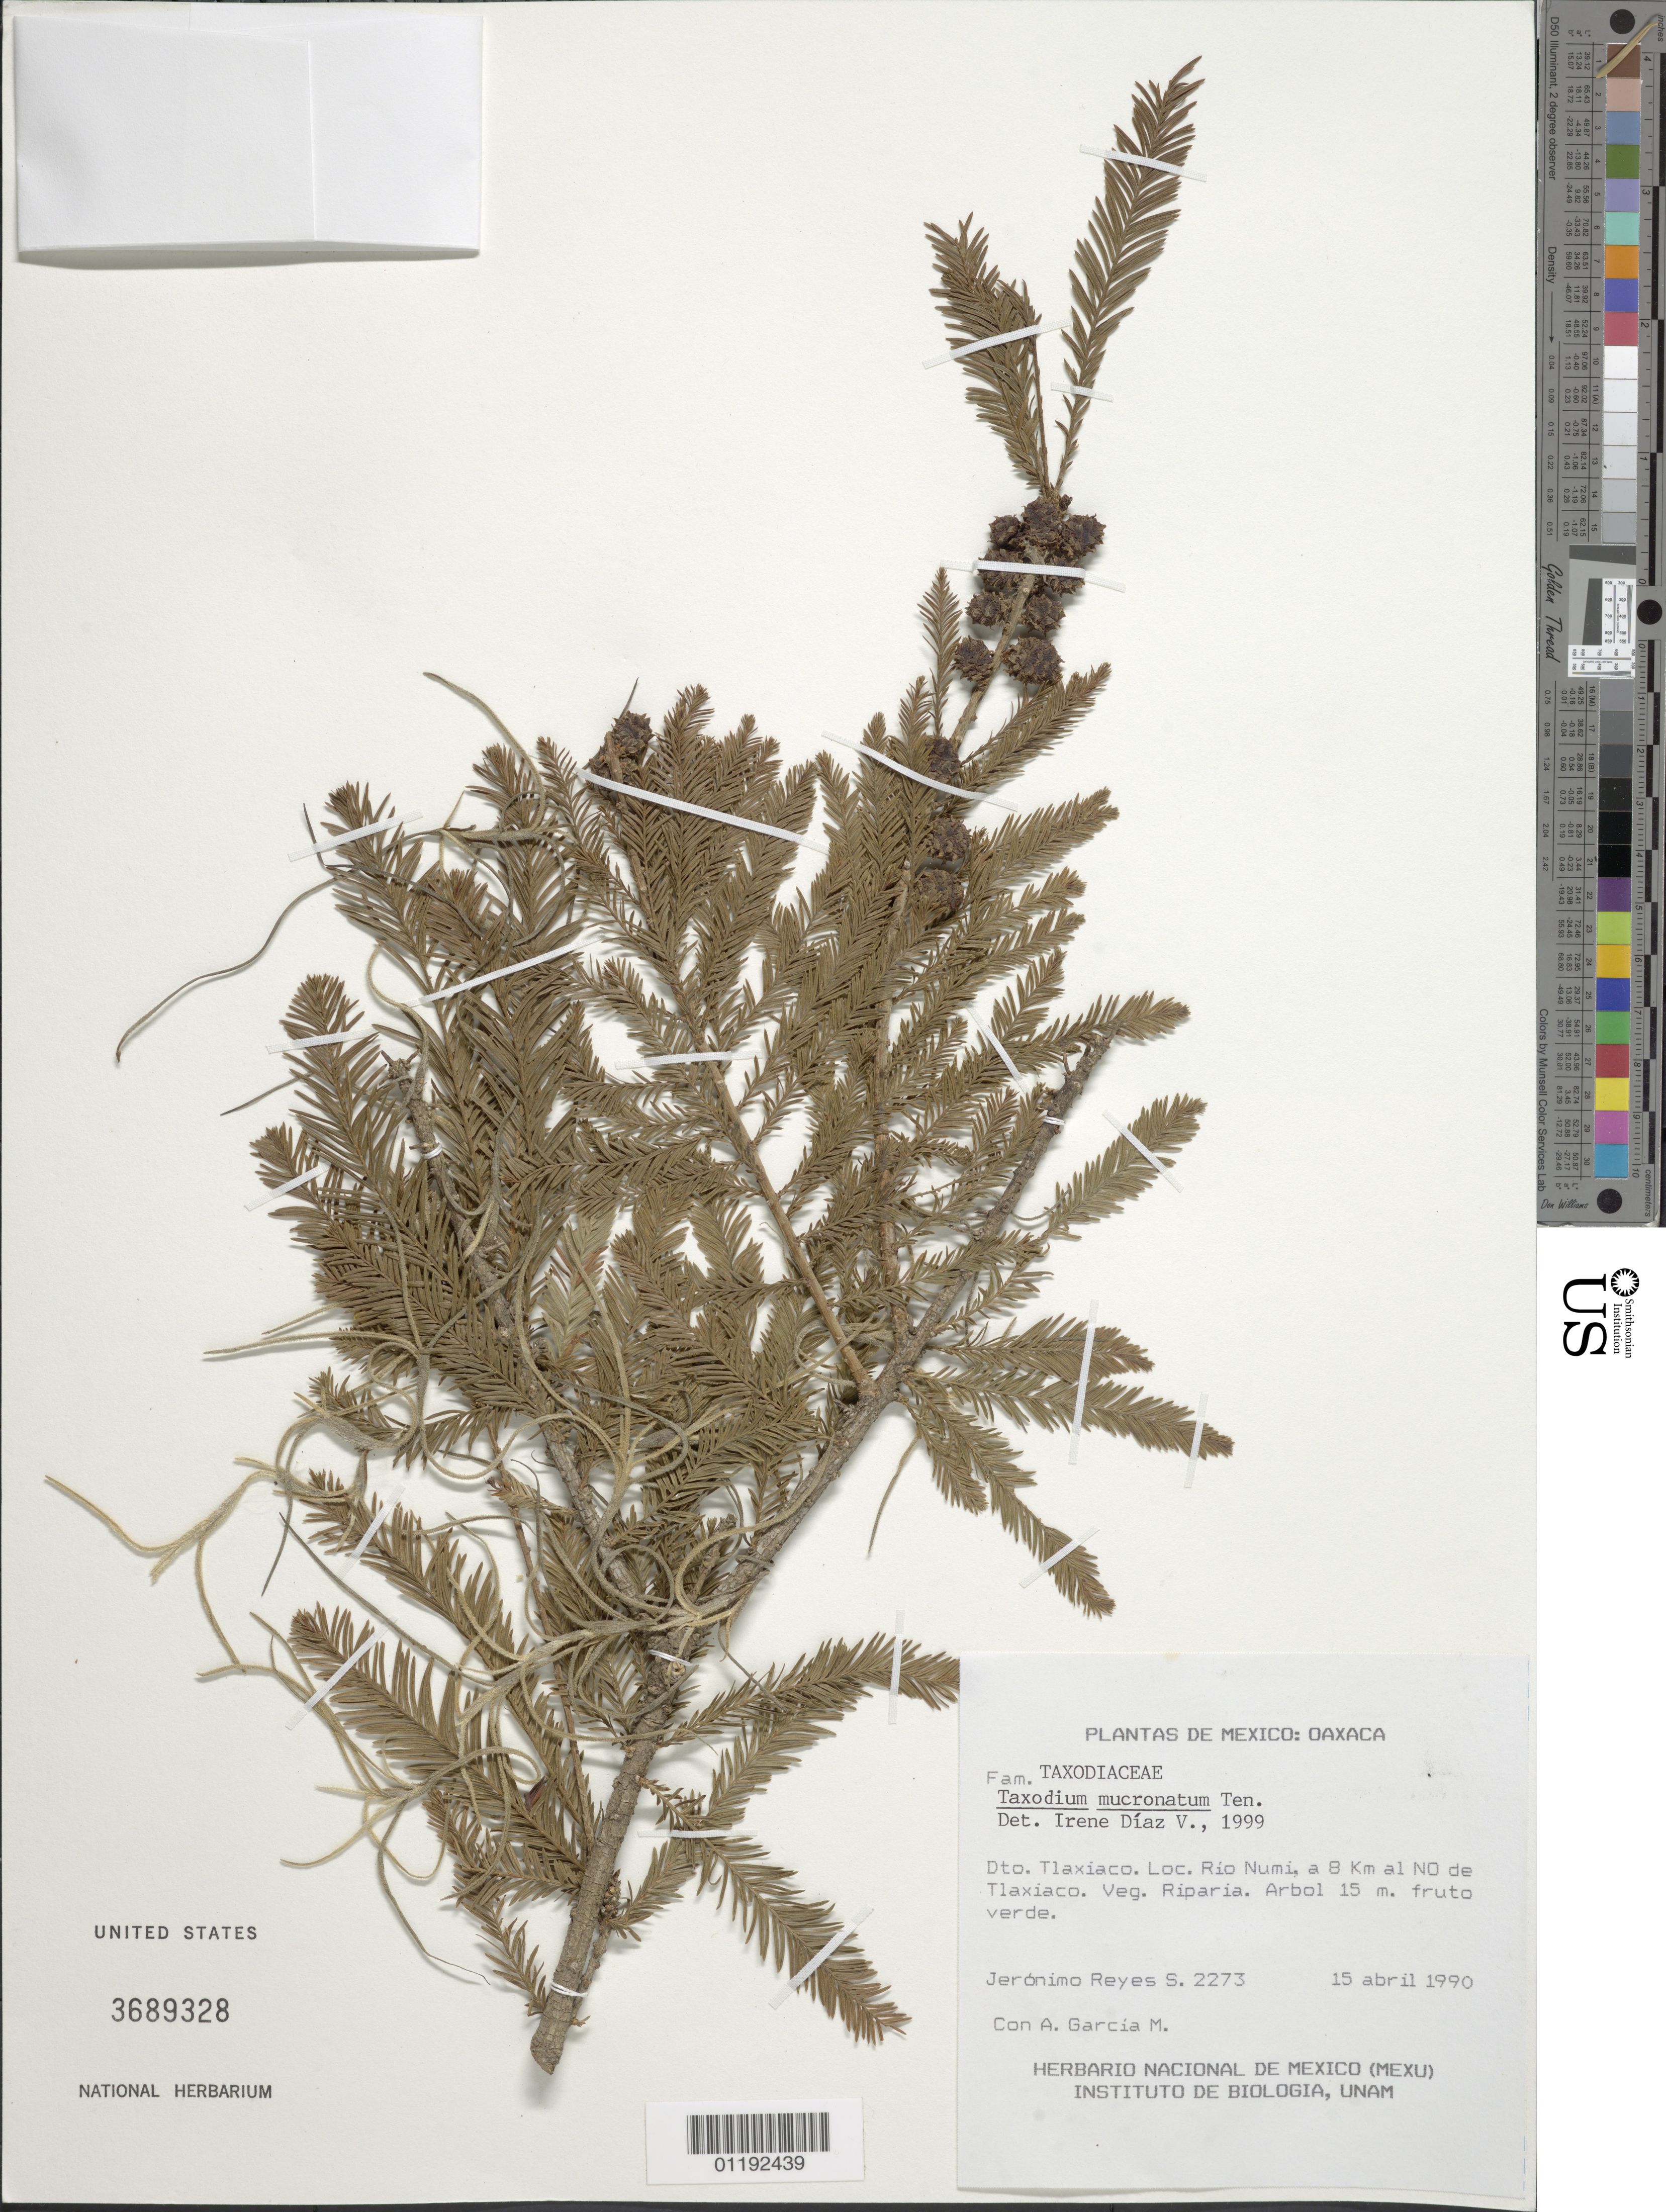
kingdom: Plantae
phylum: Tracheophyta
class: Pinopsida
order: Pinales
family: Cupressaceae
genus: Taxodium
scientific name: Taxodium mucronatum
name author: Ten.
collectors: J. Reyes & Aceves García, M.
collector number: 2273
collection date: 1990-04-15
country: Mexico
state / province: Oaxaca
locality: Tlaxiaco, Rio Numi, 8 km al NO de Tlaxiaco.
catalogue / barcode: US 3689328